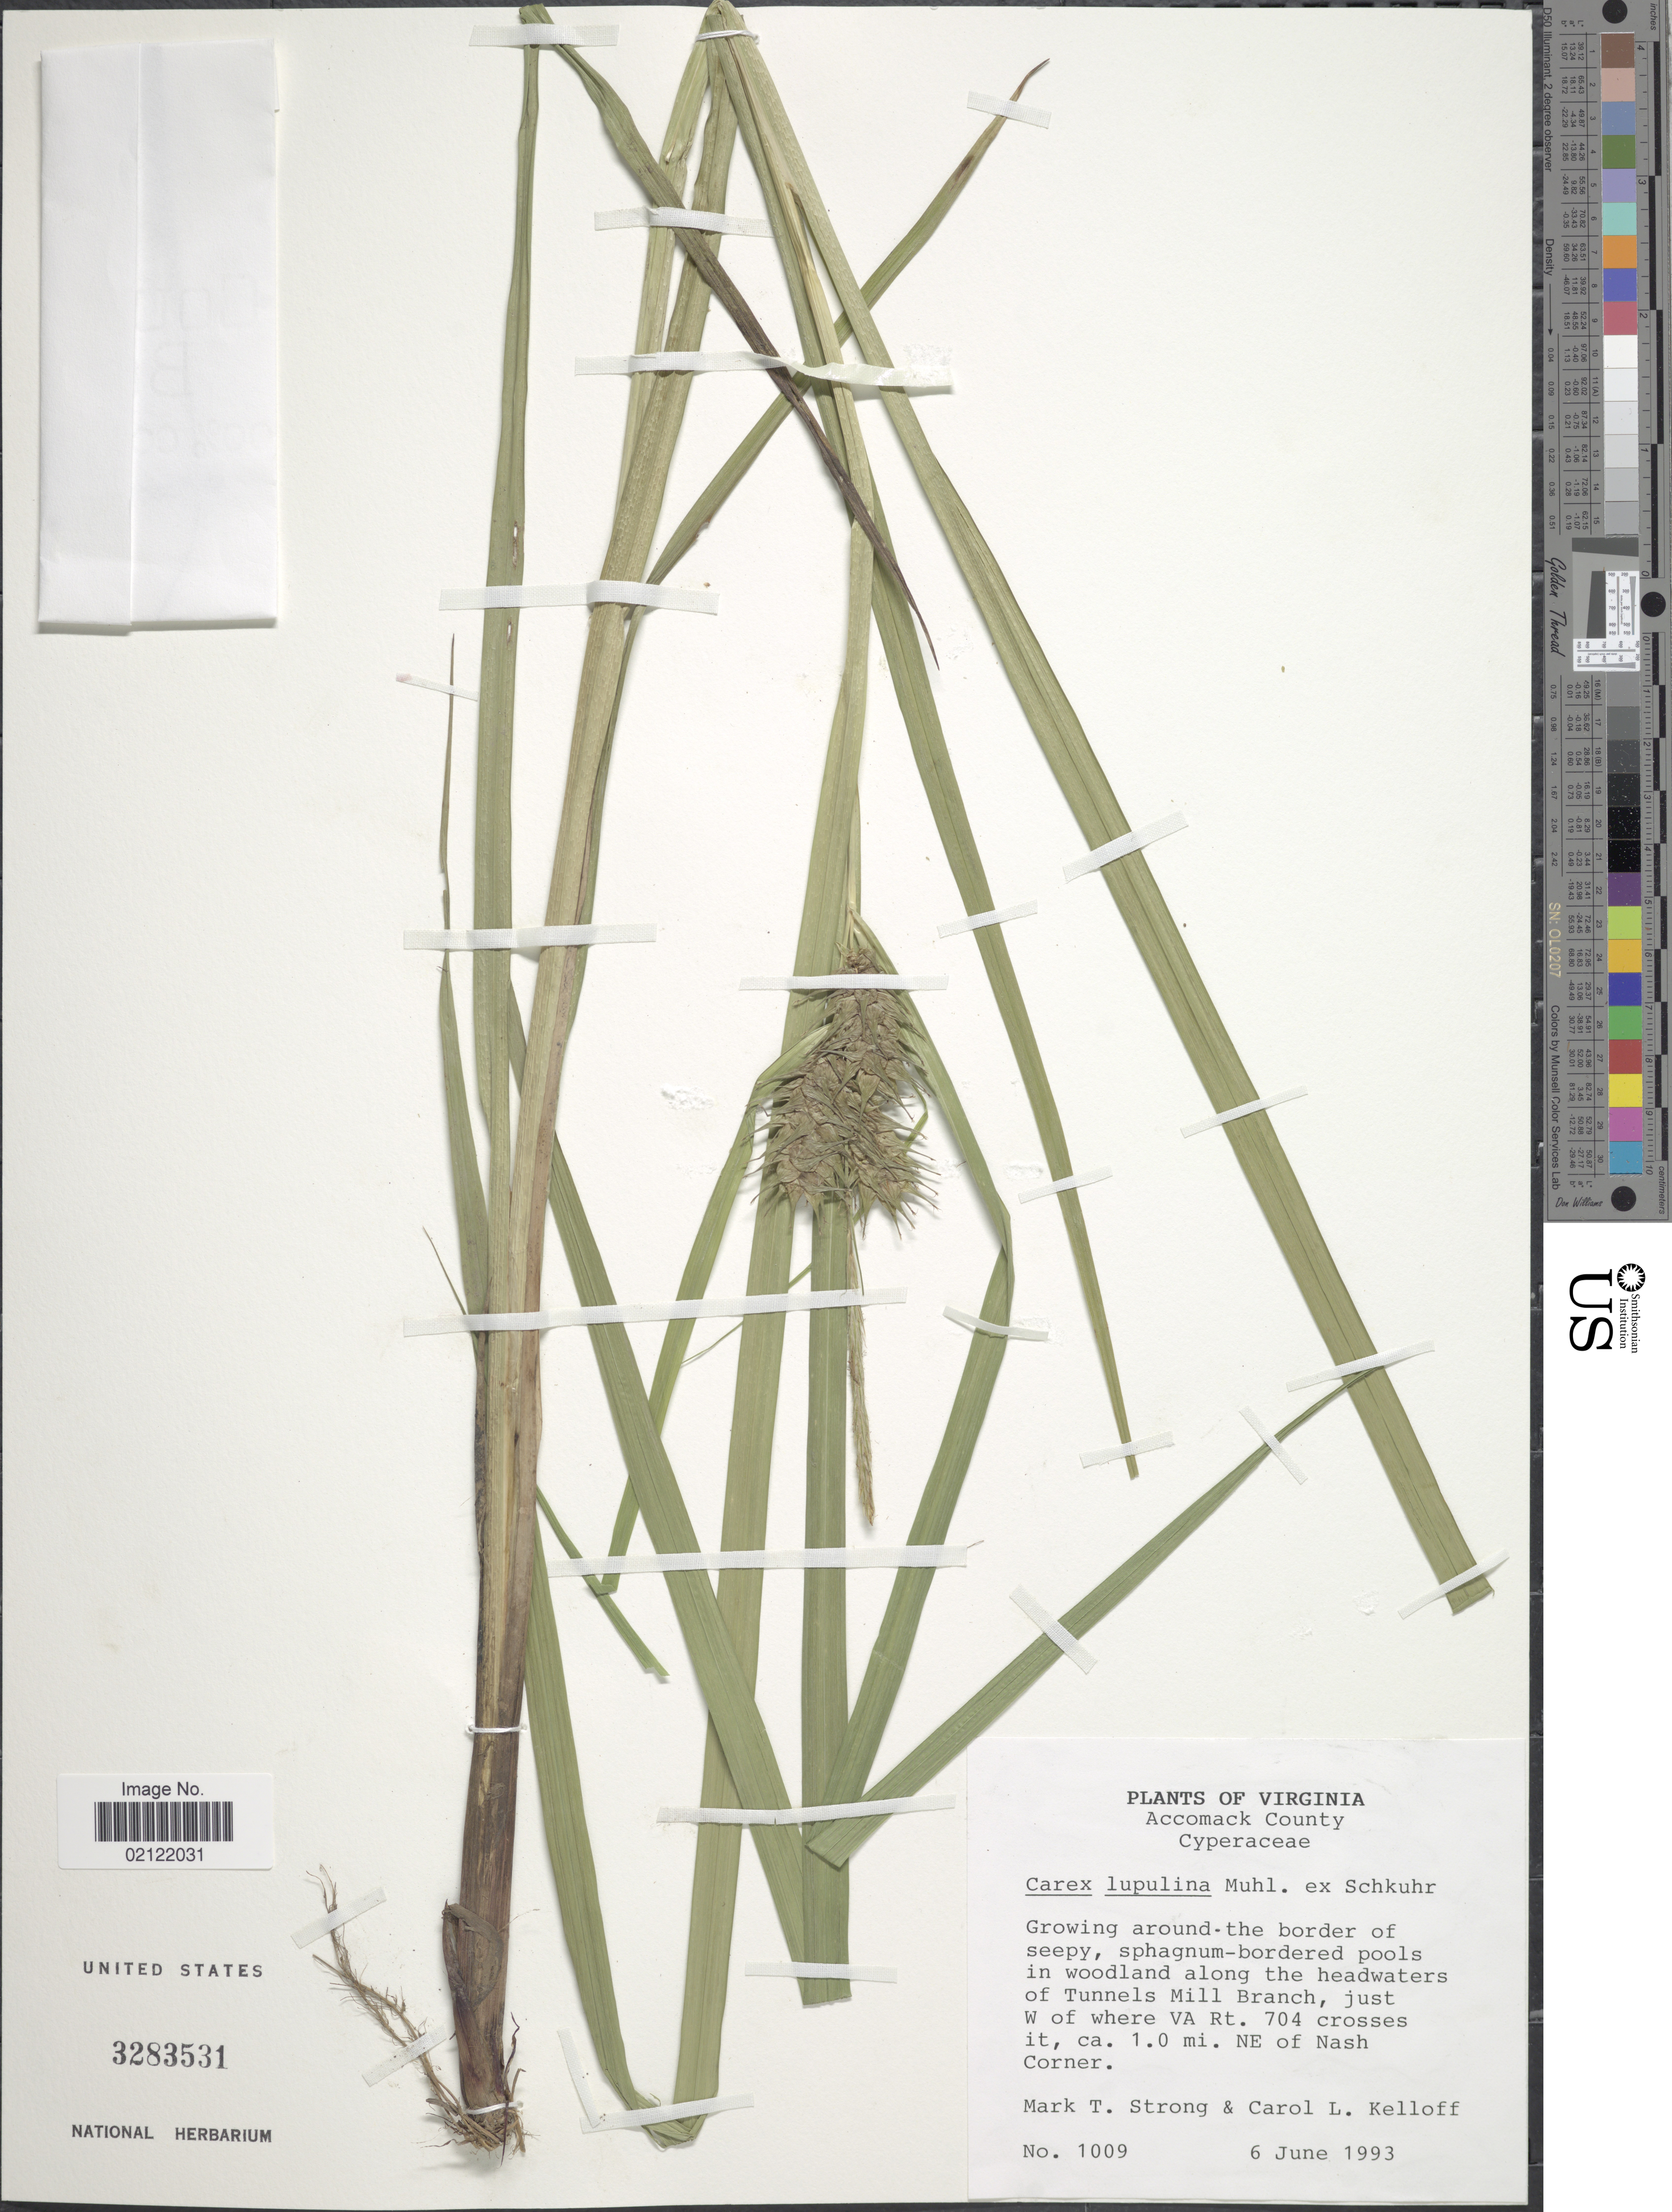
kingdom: Plantae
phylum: Tracheophyta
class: Liliopsida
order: Poales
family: Cyperaceae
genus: Carex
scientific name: Carex lupulina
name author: Muhl. ex Willd.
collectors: M. T. Strong & C. L. Kelloff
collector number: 1009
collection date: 1993-06-06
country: United States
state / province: Virginia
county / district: Accomack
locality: Growing around- the border of seepy, sphagnum-bordered pools in woodland along the headwaters of Tunnels Mill Branch, just W of where VA Rt. 704 crosses it, ca. 1.0 mi. NE of Nash Corner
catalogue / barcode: US 3283531